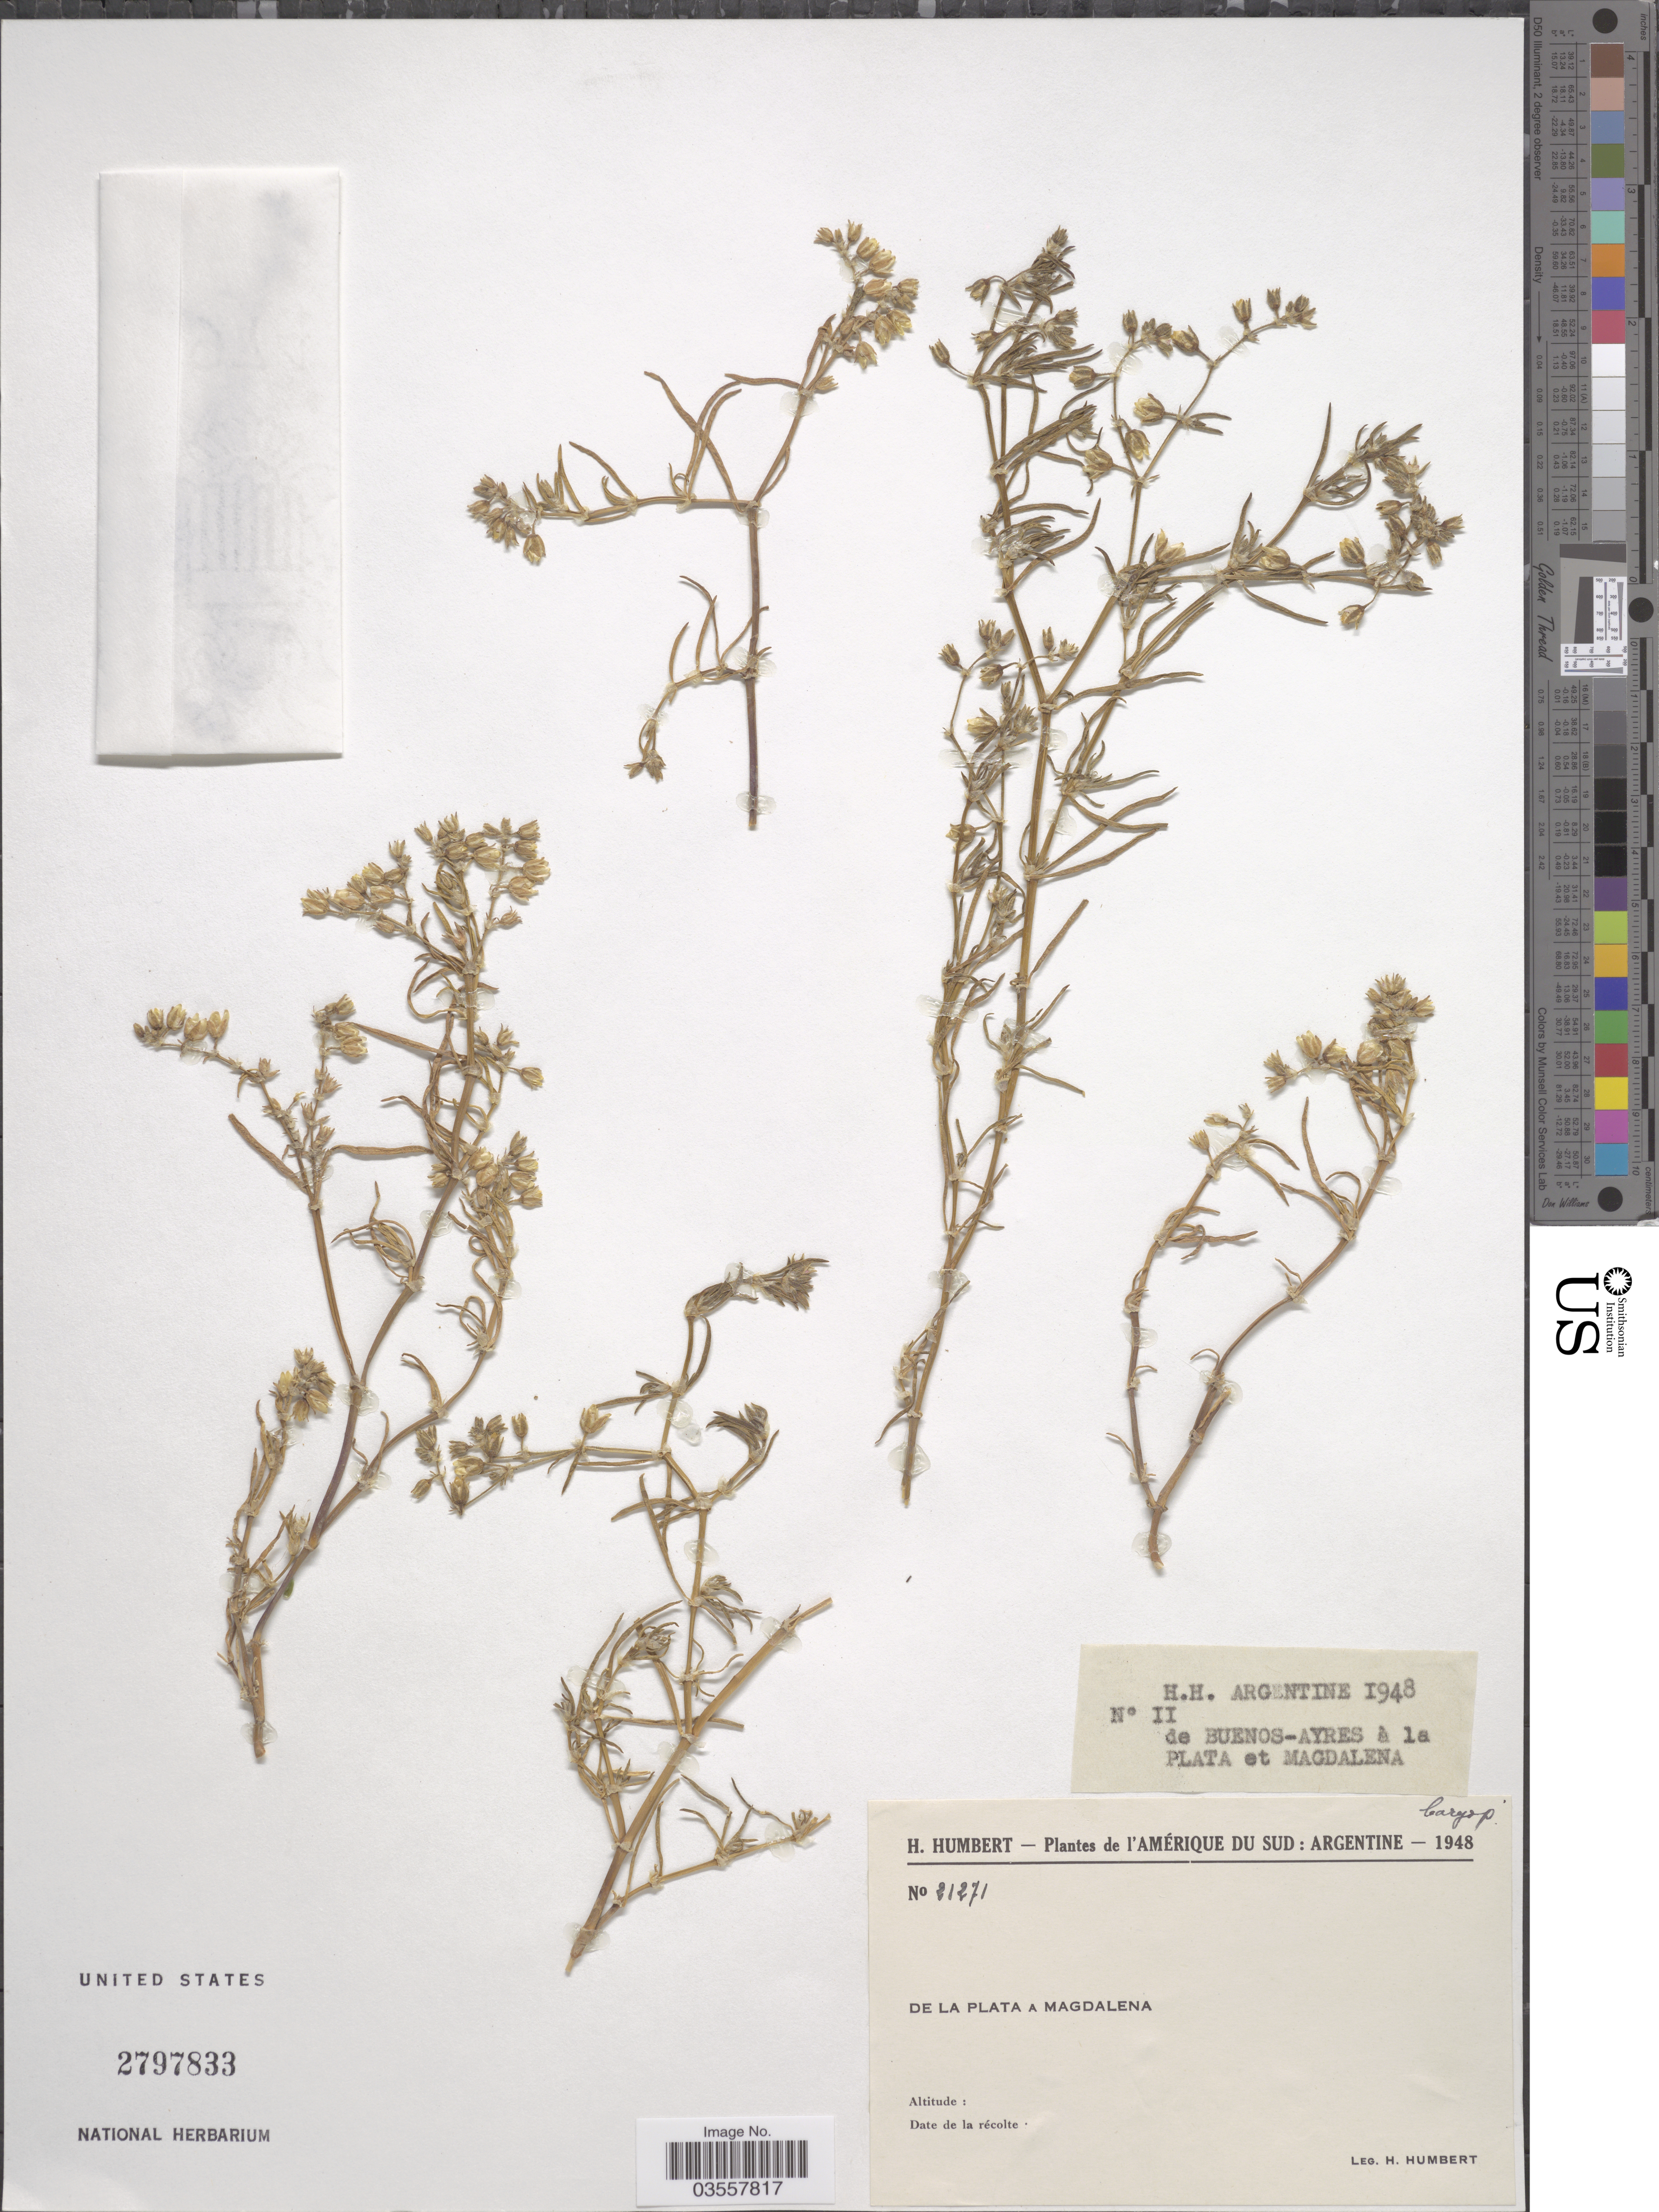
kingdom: Plantae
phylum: Tracheophyta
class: Magnoliopsida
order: Caryophyllales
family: Caryophyllaceae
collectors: H. Humbert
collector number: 21271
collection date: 1948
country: Argentina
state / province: Buenos Aires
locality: De Buenos Aires De La Plata et Magdalena.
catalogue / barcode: US 2797833